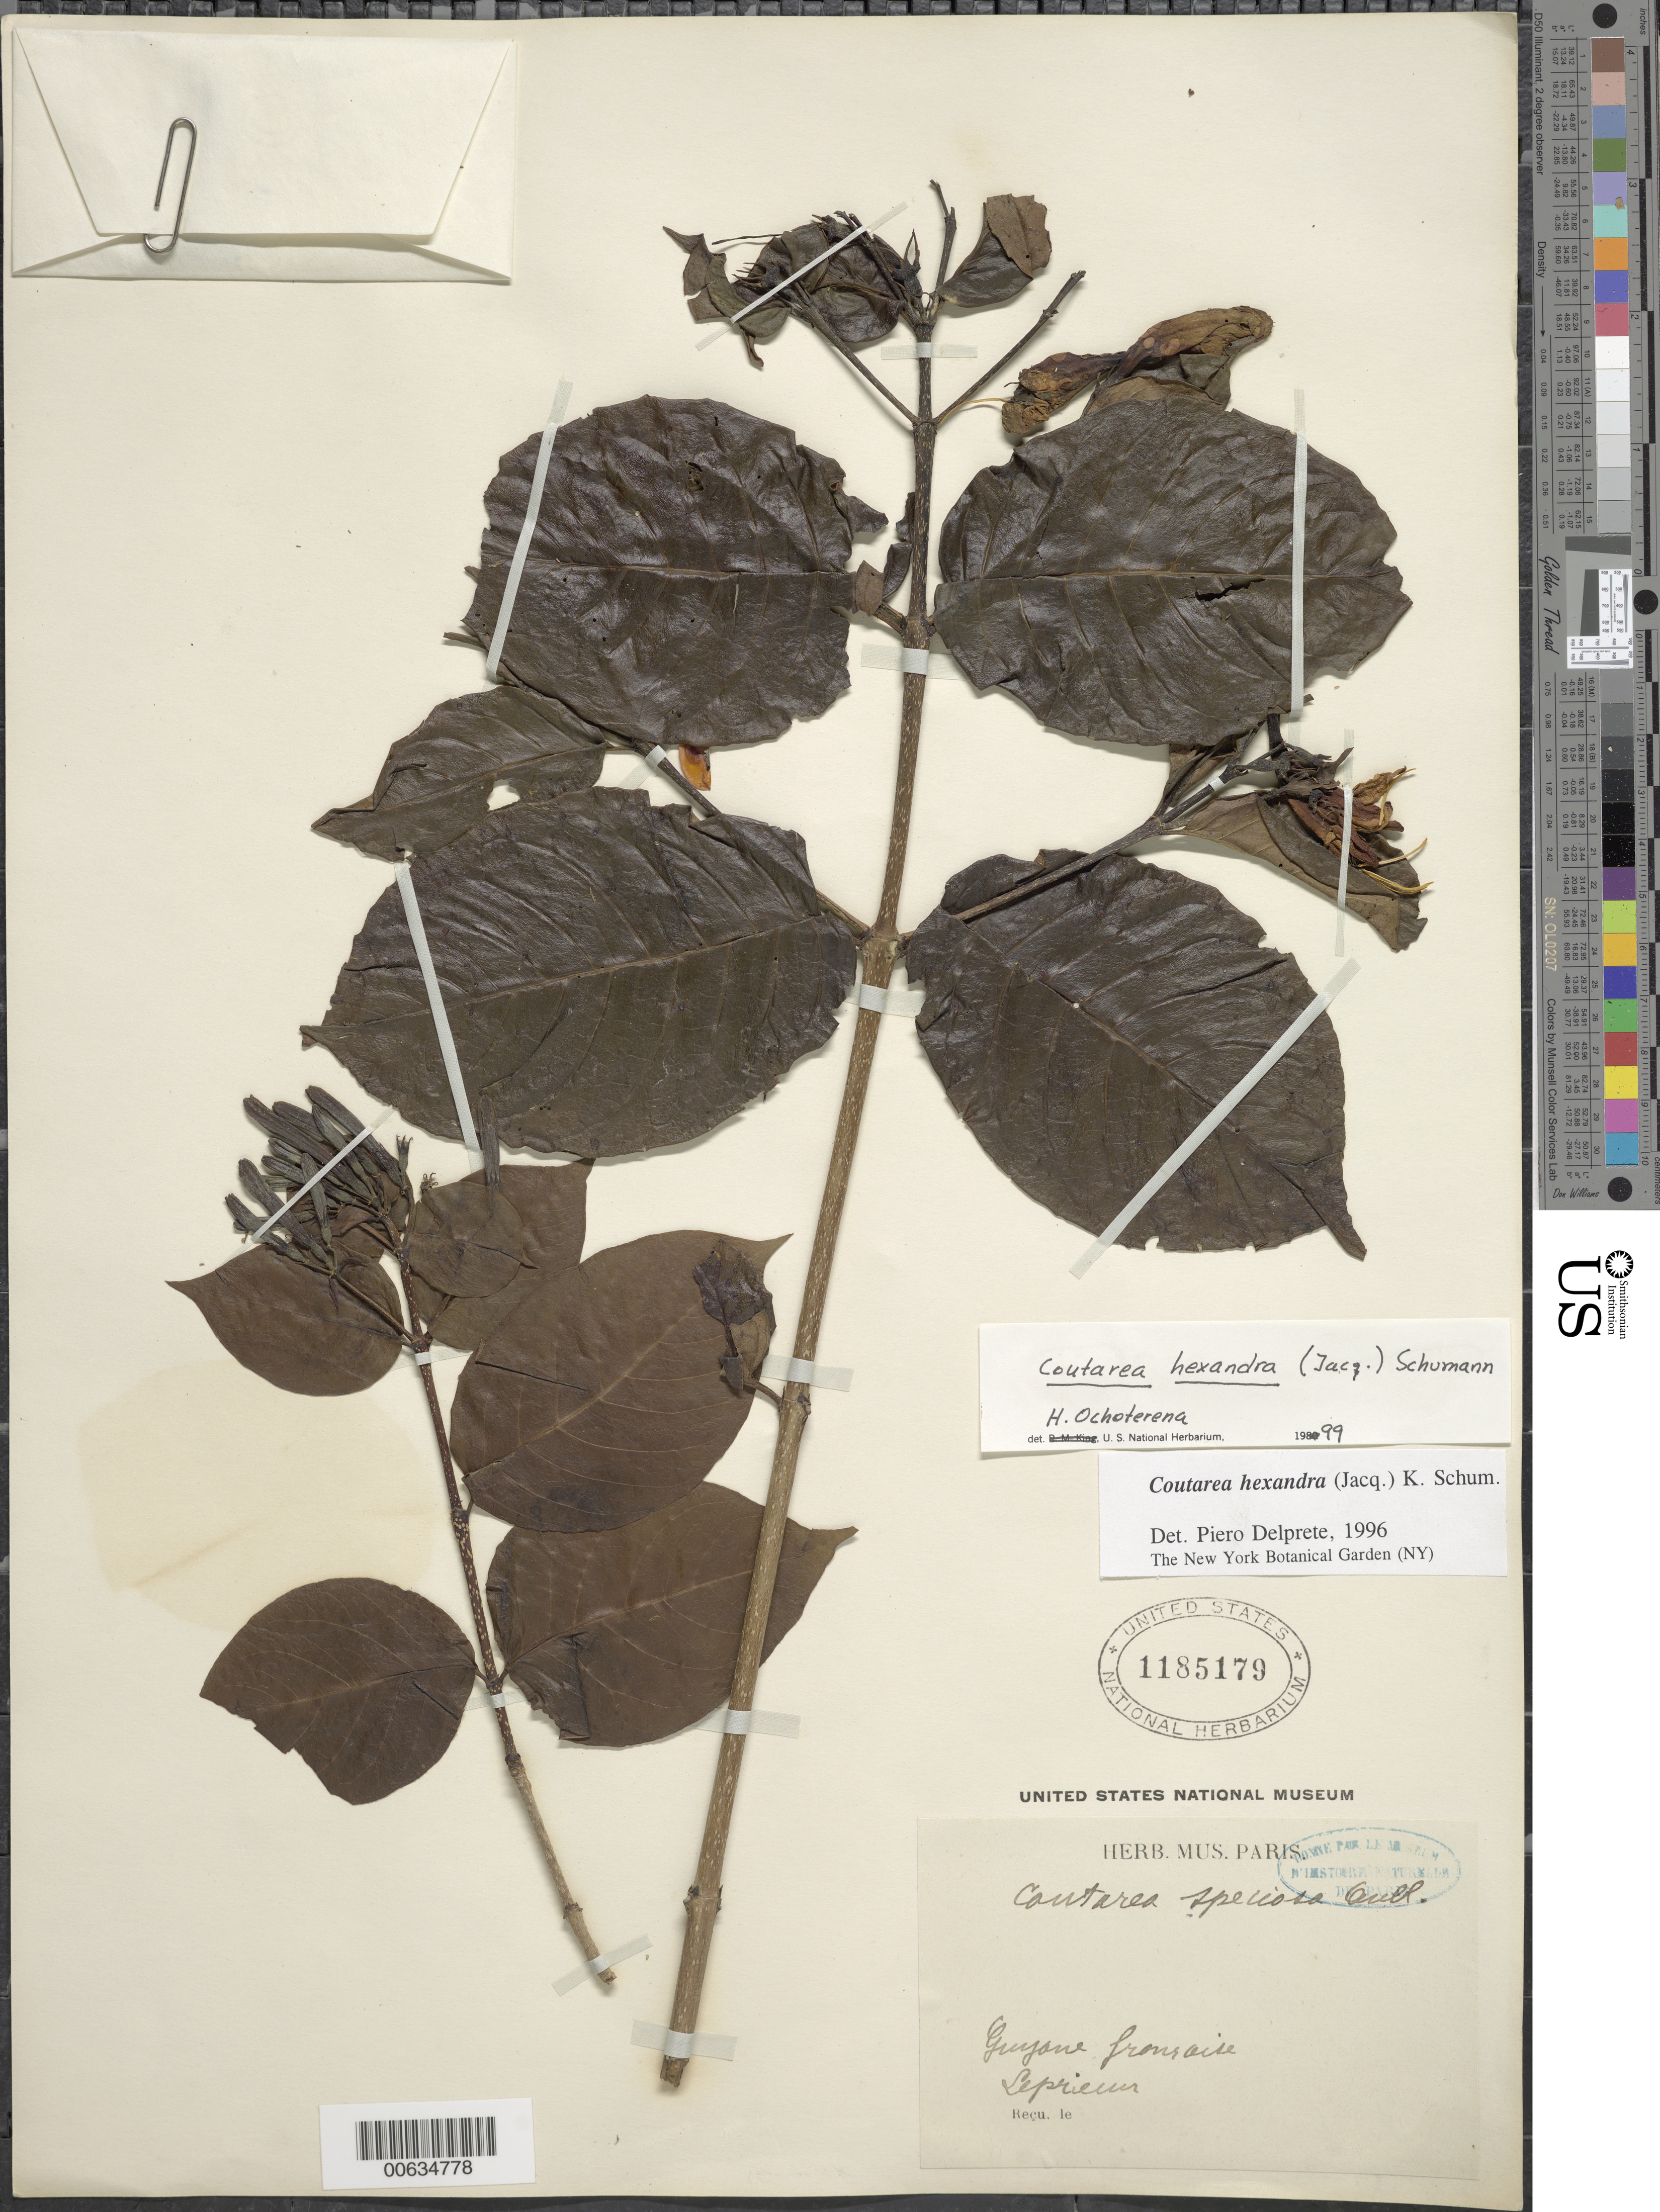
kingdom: Plantae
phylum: Tracheophyta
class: Magnoliopsida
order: Gentianales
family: Rubiaceae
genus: Coutarea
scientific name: Coutarea hexandra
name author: (Jacq.) K. Schum.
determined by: Ochoterena-B., H.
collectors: F. M. R. Leprieur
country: French Guiana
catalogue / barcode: US 1185179